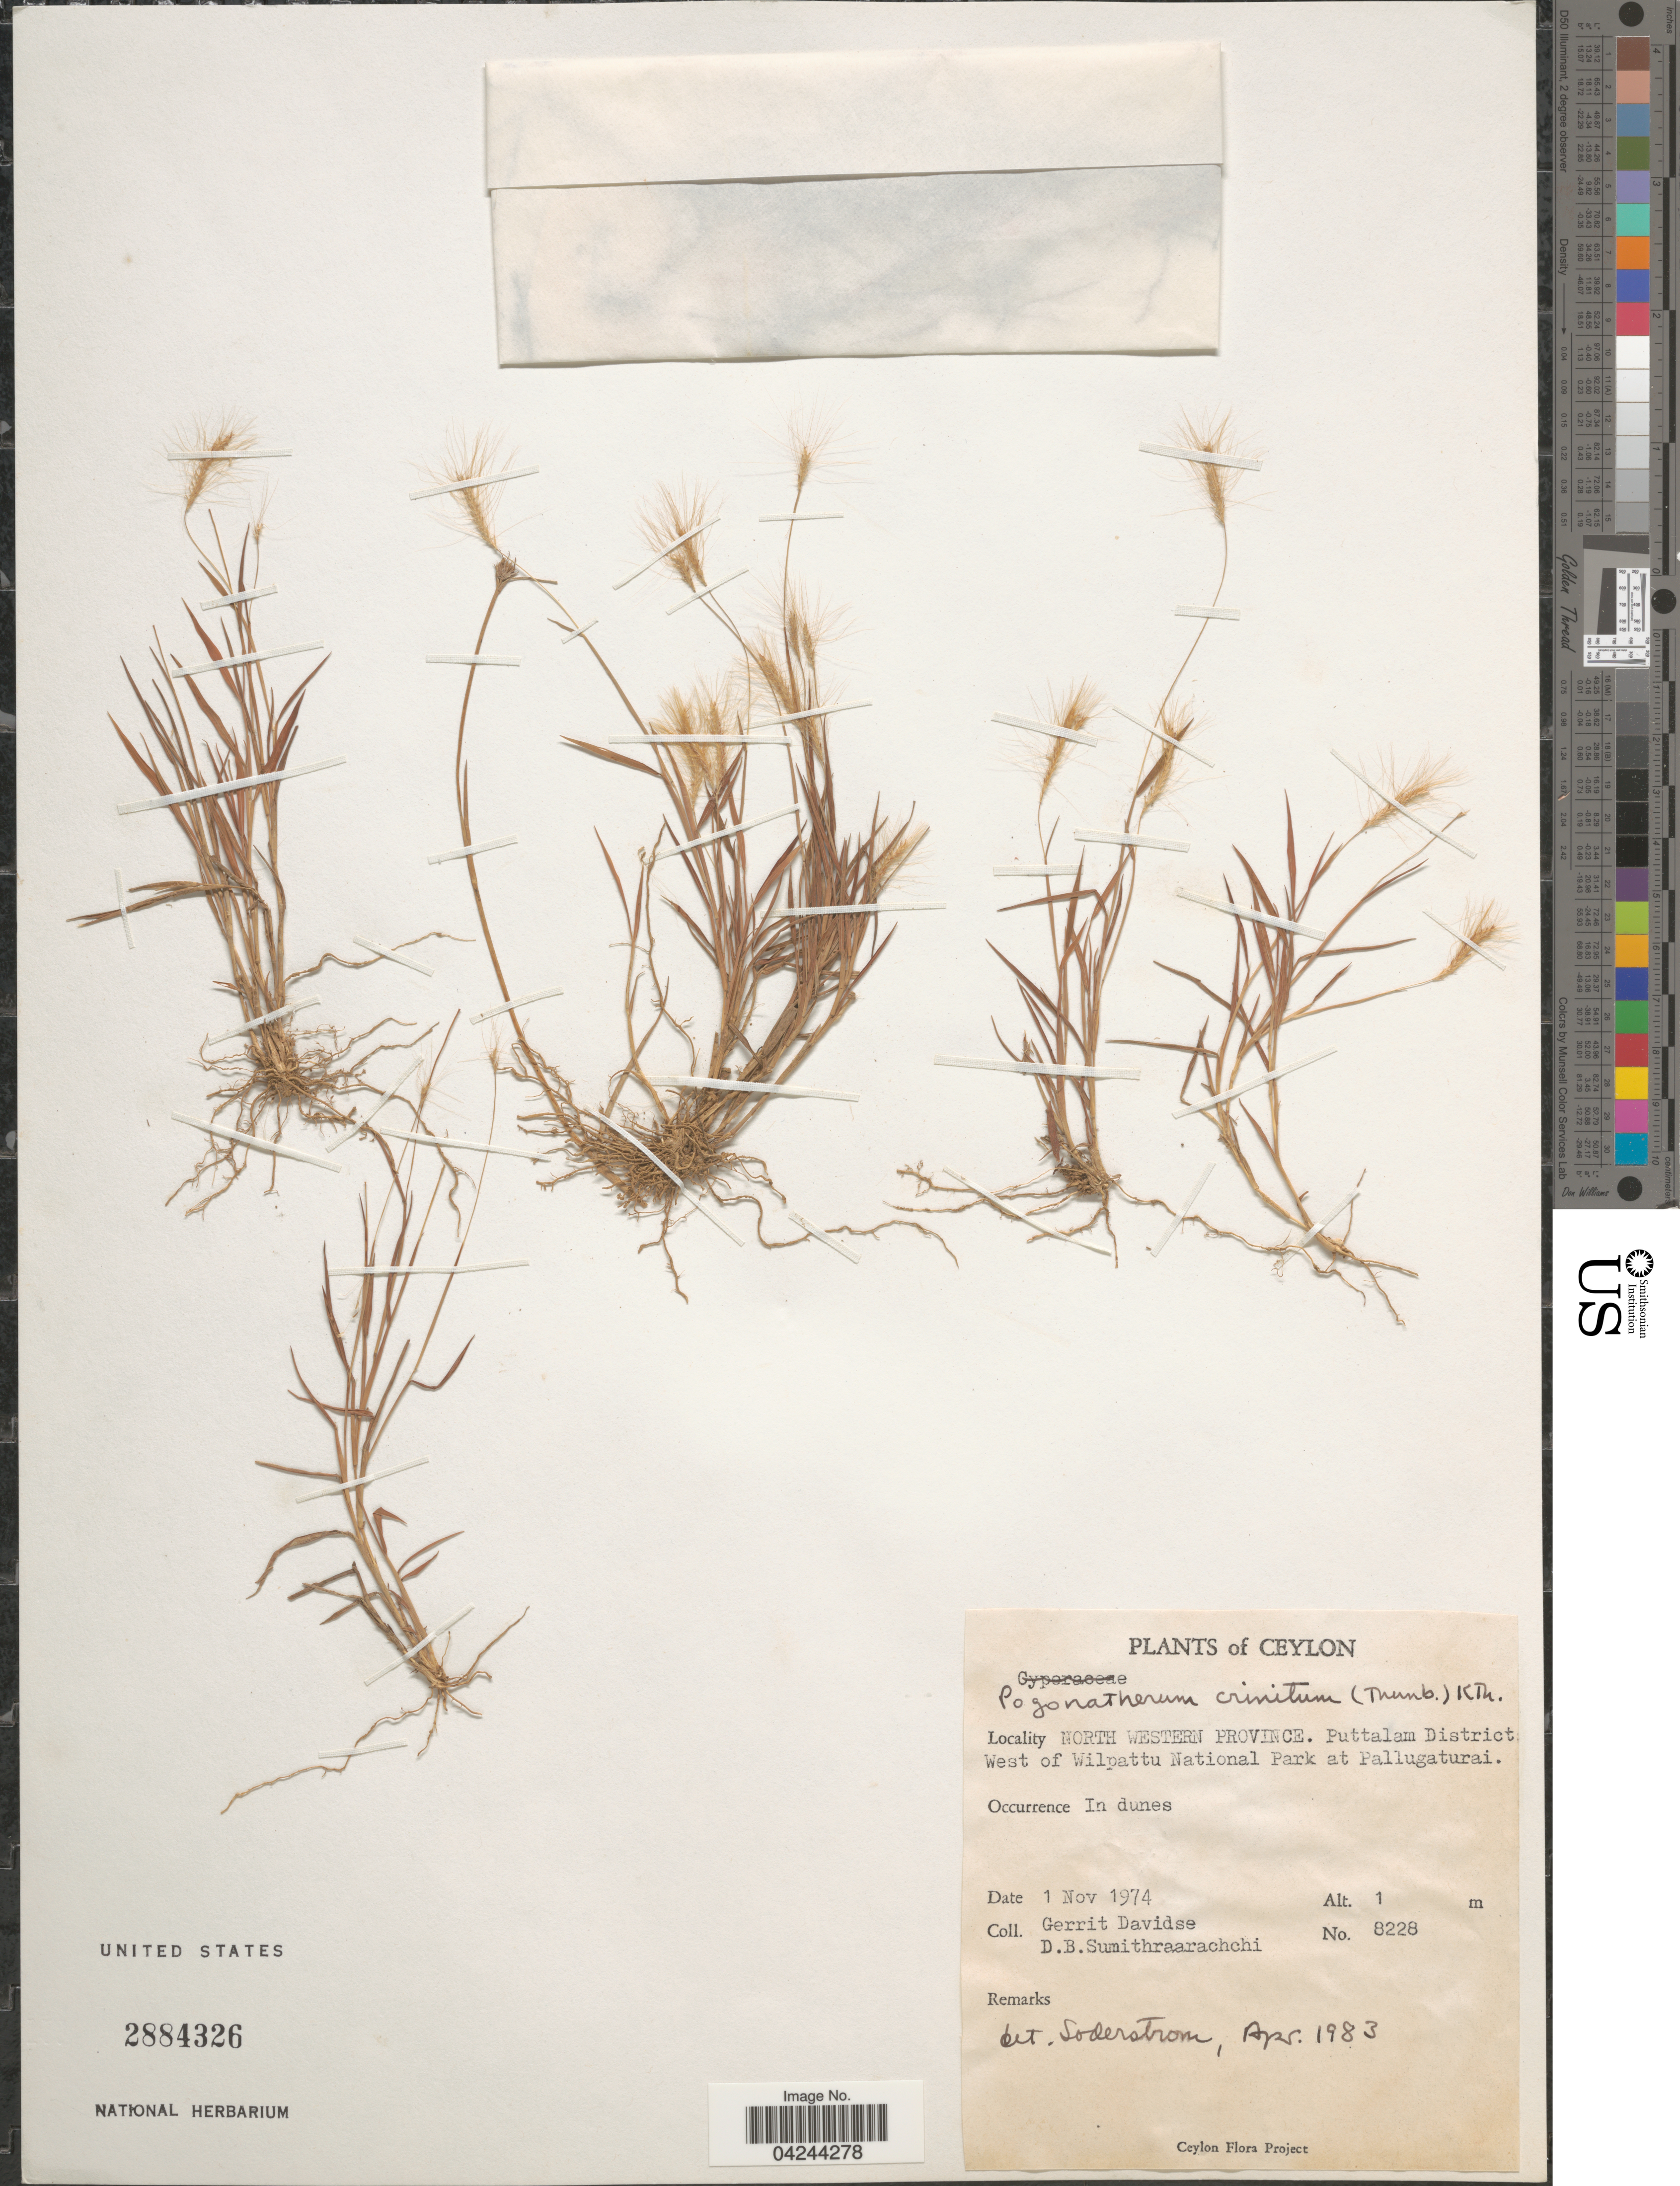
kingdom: Plantae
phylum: Tracheophyta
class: Liliopsida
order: Poales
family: Poaceae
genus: Pogonatherum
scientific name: Pogonatherum crinitum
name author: (Thunb.) Kunth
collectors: G. Davidse & D. B. Sumithraarachchi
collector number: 8228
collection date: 1974-11-01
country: Sri Lanka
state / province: North Western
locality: Ceylon. Puttalam District West of Wilpattu National Park at Pallugaturai.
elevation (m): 1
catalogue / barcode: US 2884326